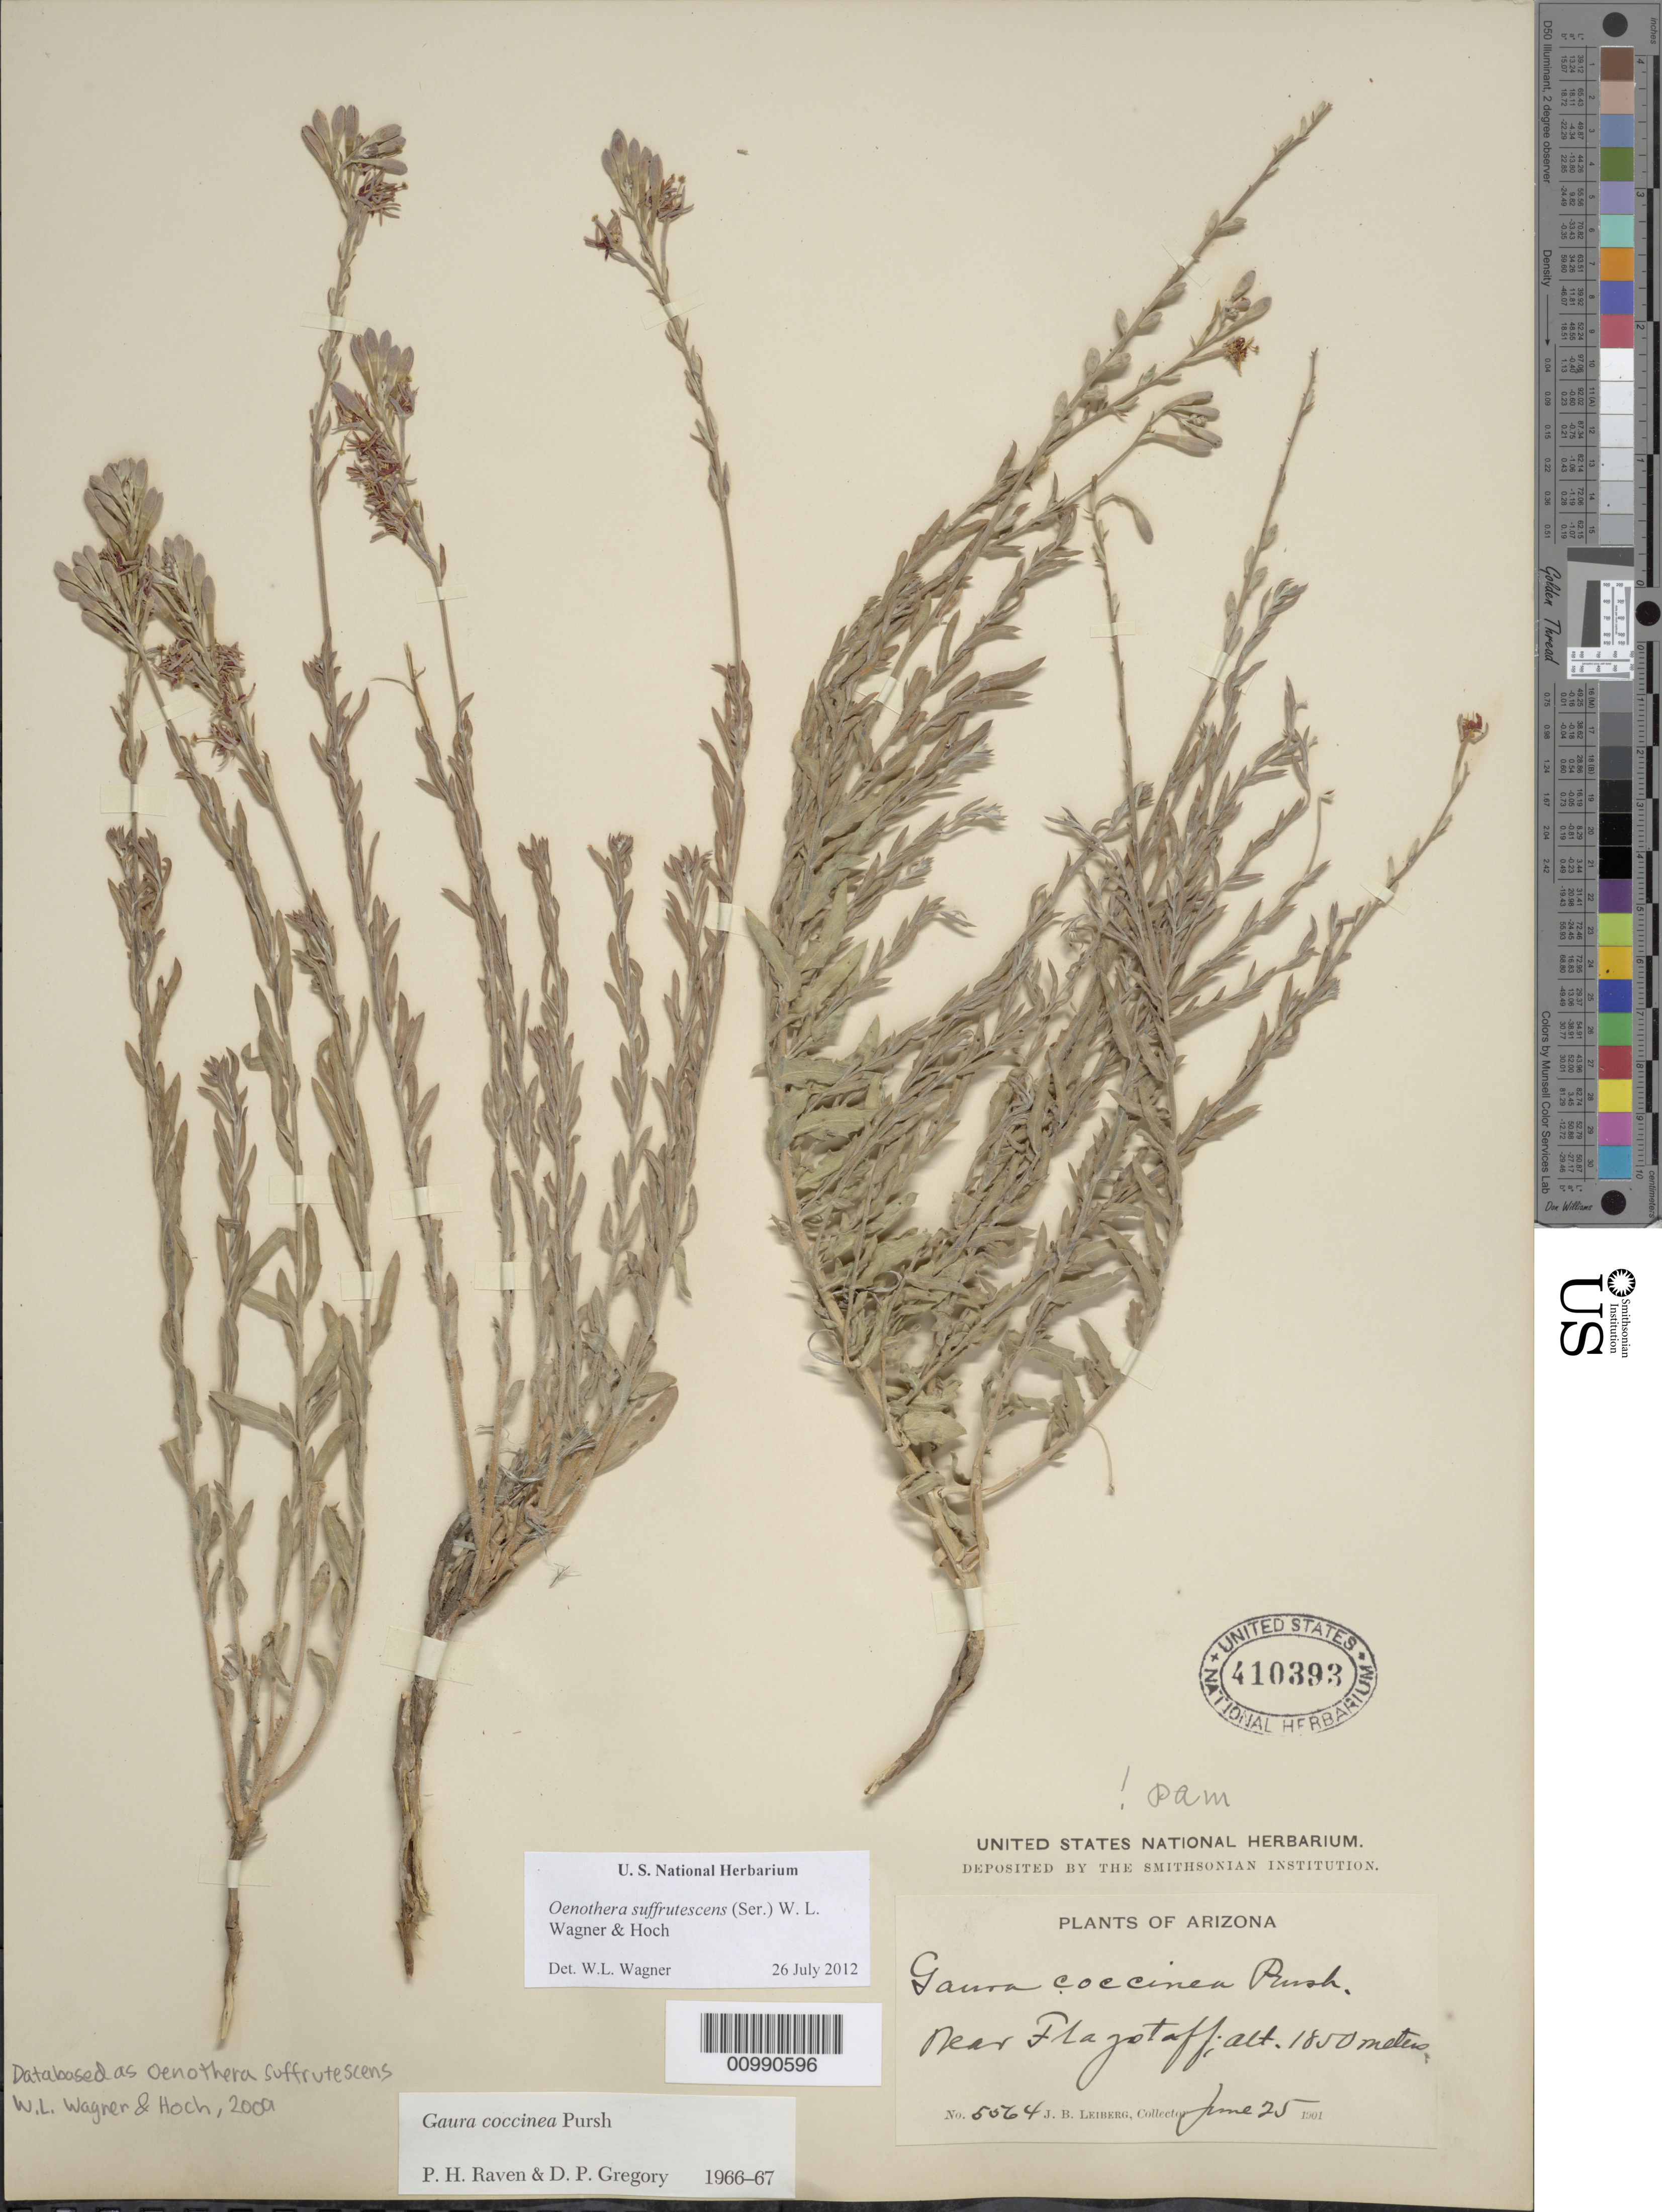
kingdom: Plantae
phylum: Tracheophyta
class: Magnoliopsida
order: Myrtales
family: Onagraceae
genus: Oenothera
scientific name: Oenothera suffrutescens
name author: (Ser.) W.L. Wagner & Hoch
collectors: J. Leiberg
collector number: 5564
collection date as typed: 25 Jun 1901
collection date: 1901-06-25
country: United States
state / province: Arizona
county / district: Coconino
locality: Near Flagstaff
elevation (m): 1850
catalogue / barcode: US 410393